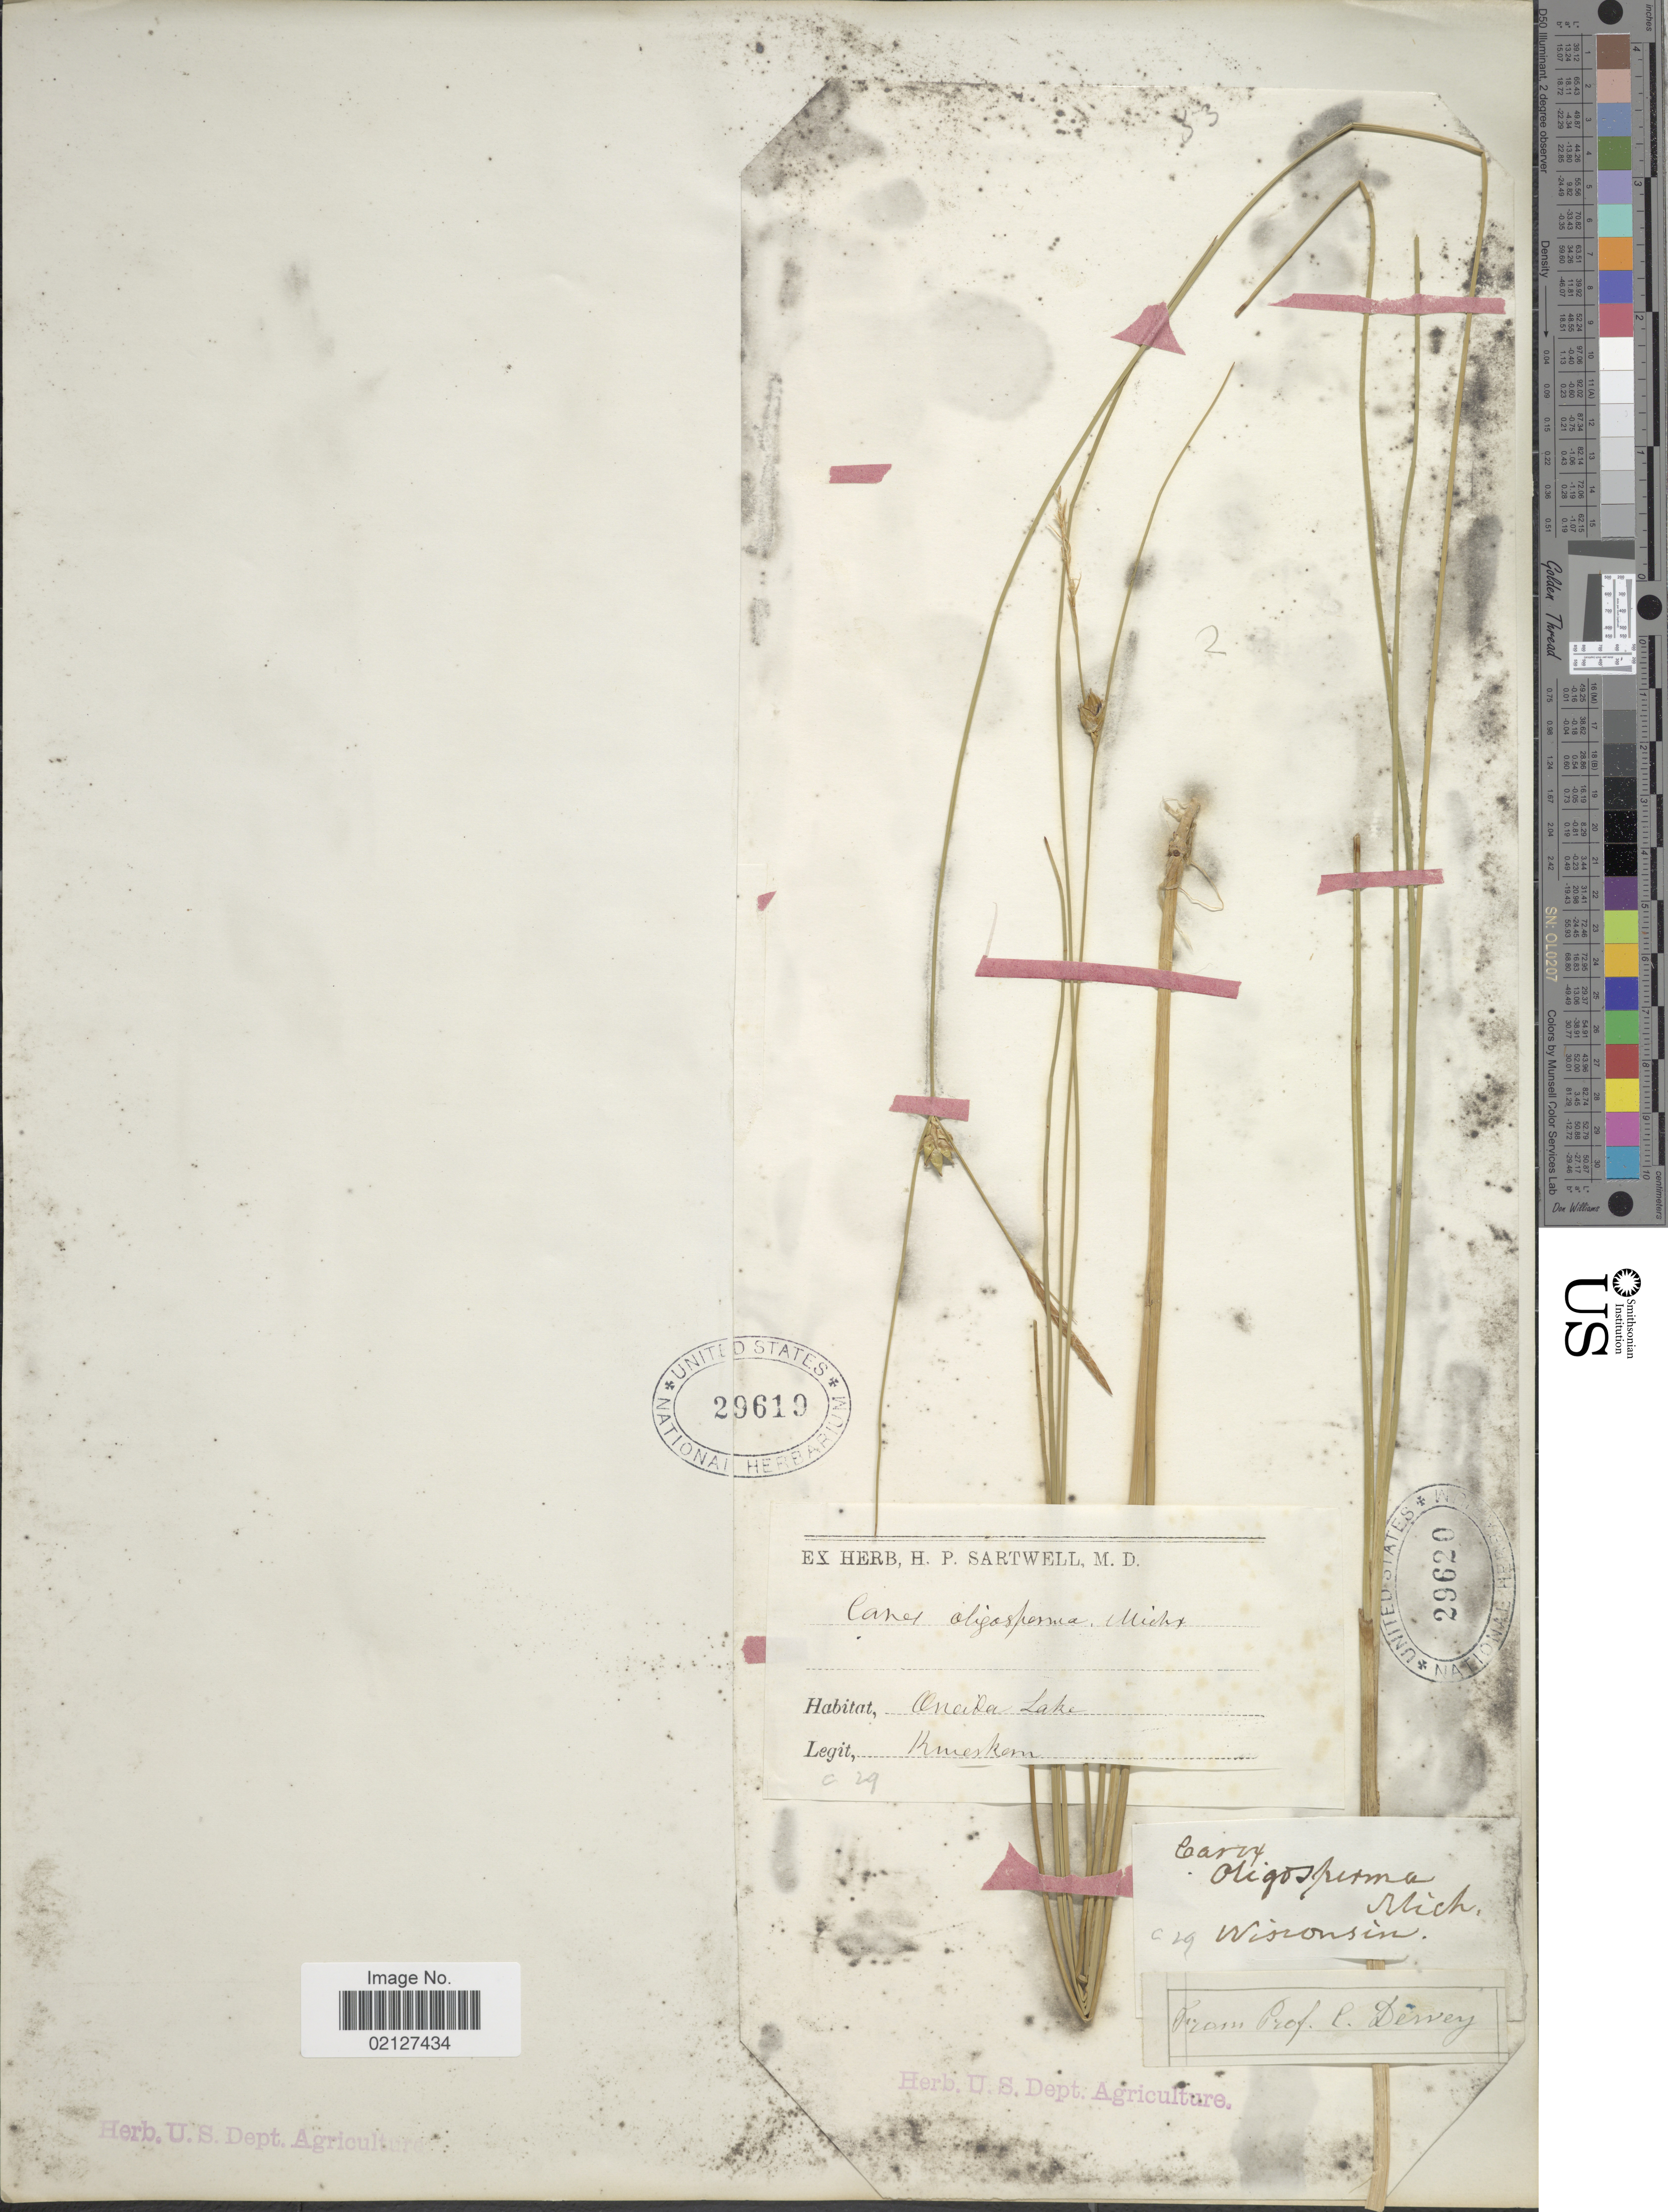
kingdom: Plantae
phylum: Tracheophyta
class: Liliopsida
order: Poales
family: Cyperaceae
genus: Carex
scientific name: Carex oligosperma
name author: Michx.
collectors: Knieskern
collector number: C29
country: United States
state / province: New York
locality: Oneida Lake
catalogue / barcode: US 29619